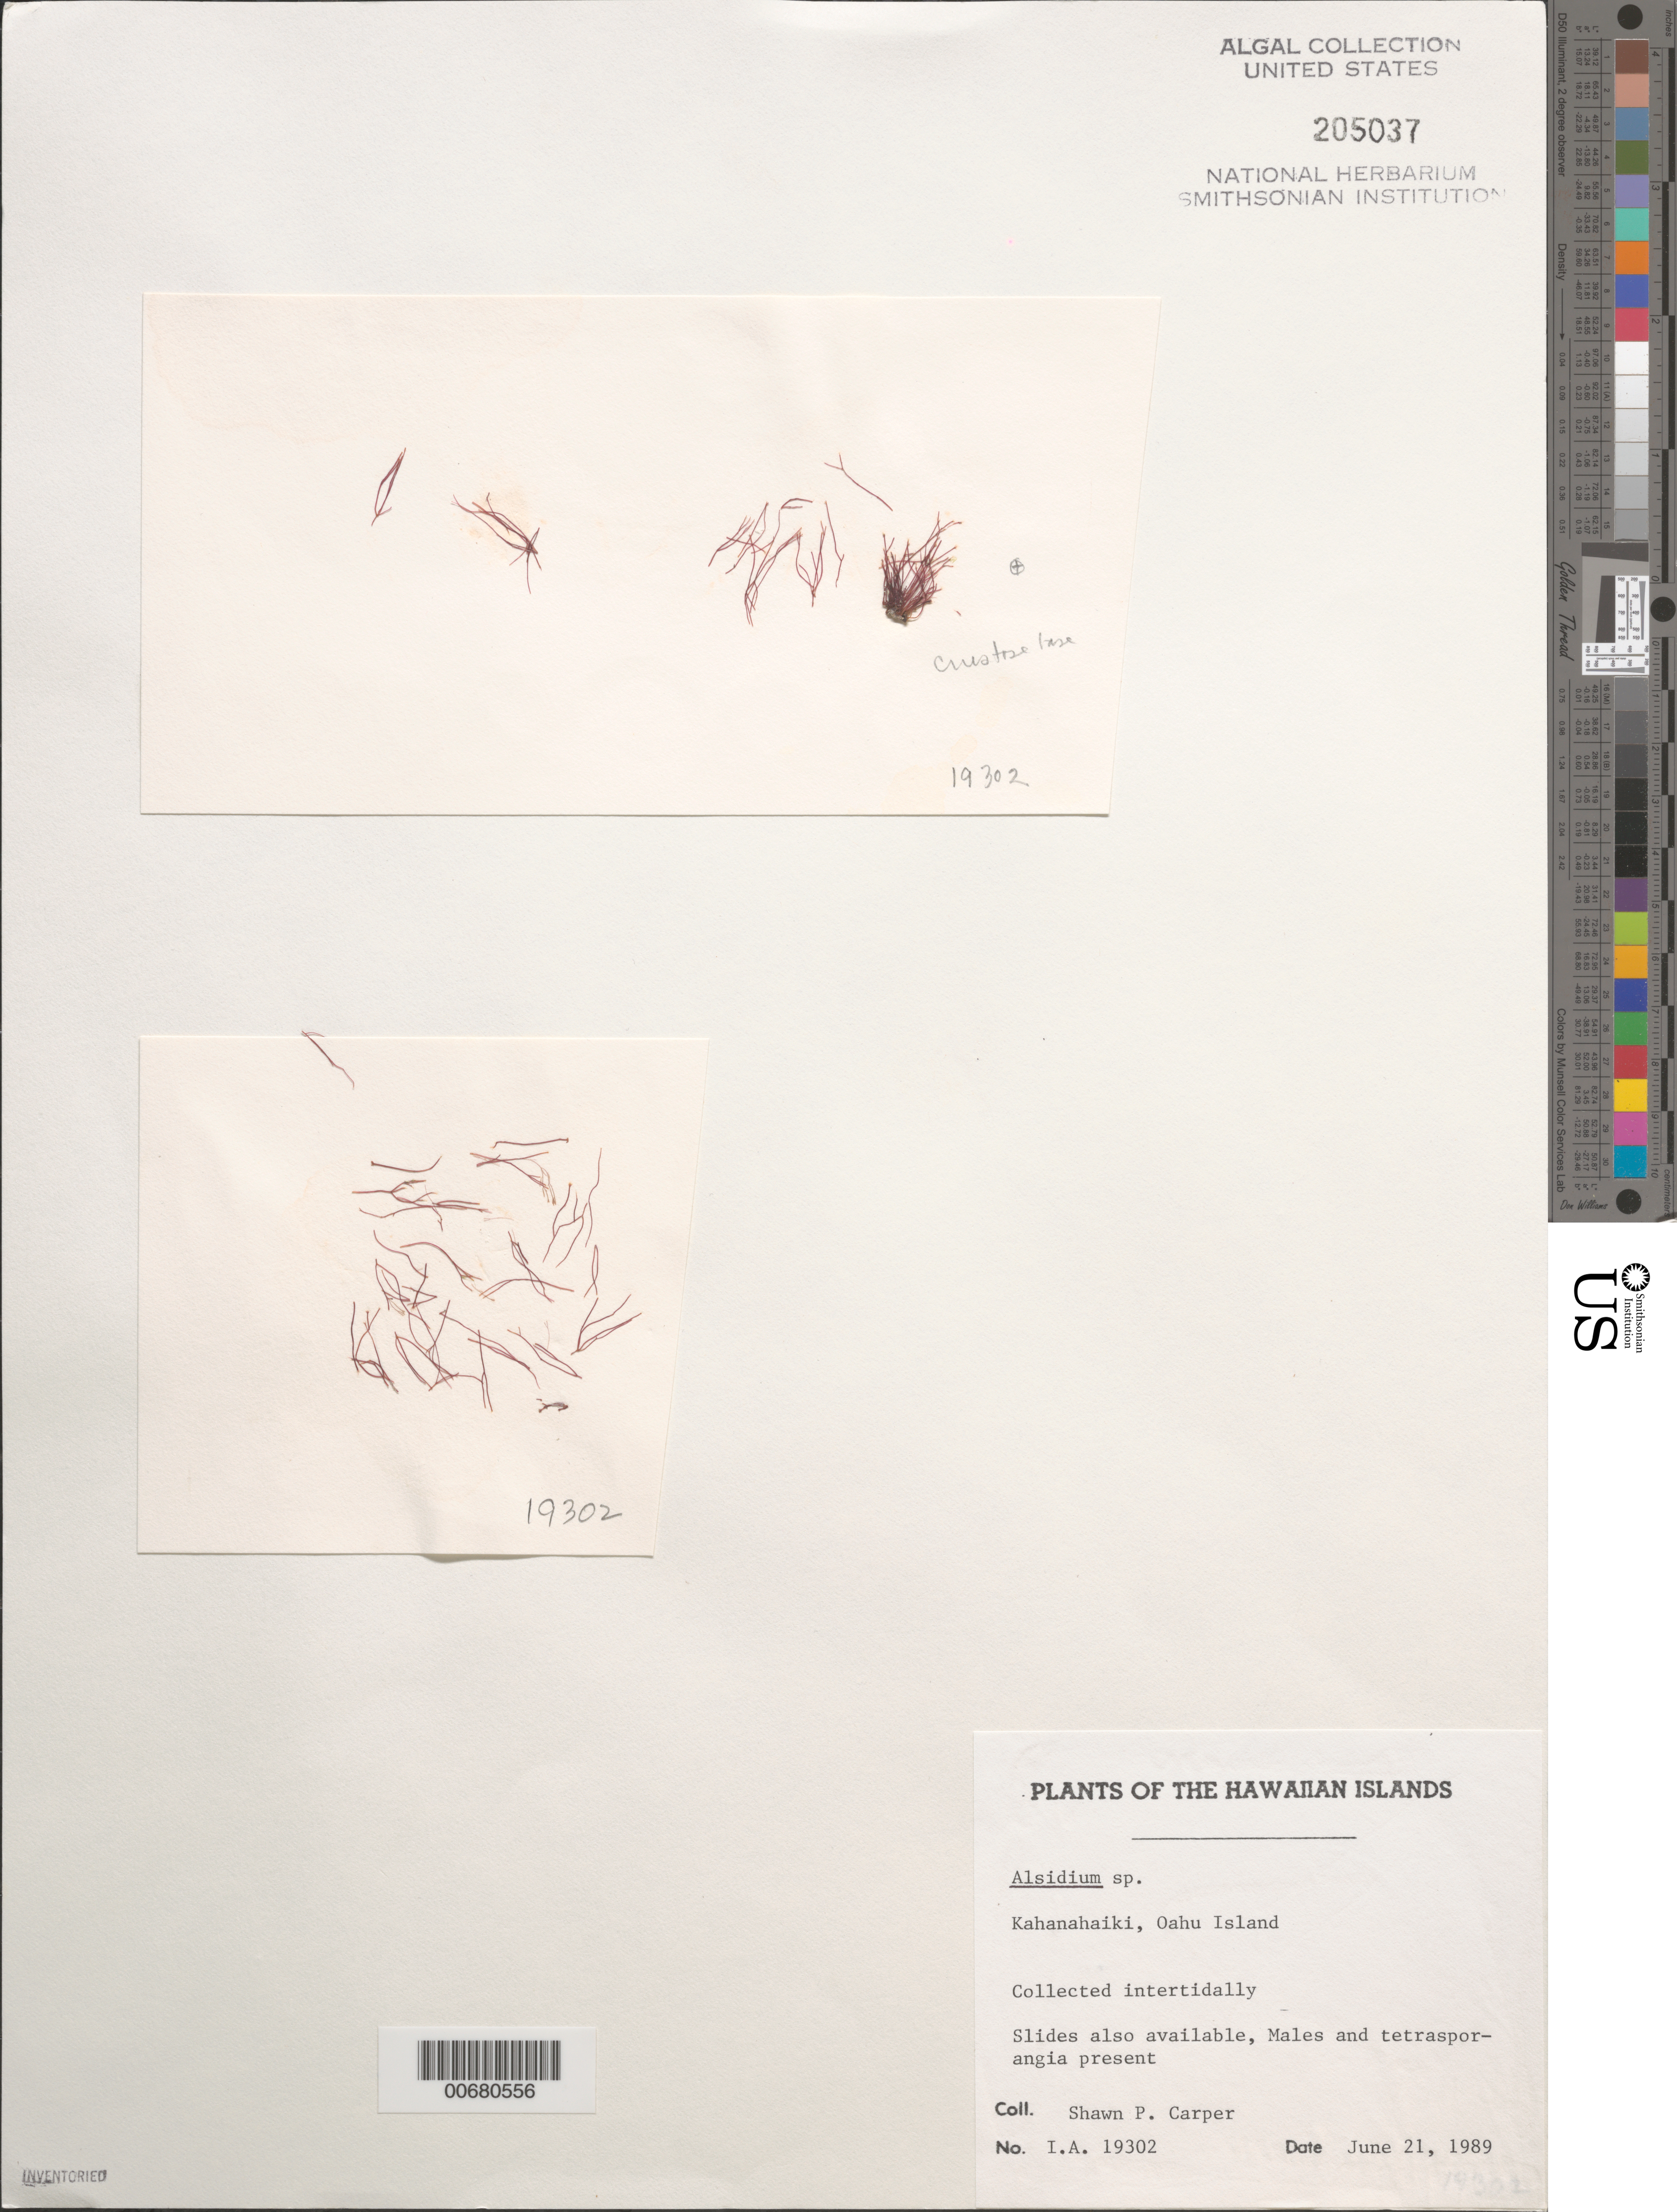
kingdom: Plantae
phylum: Rhodophyta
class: Florideophyceae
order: Ceramiales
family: Rhodomelaceae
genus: Alsidium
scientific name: Alsidium sp.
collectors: S. Carper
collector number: IAA 19302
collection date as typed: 21 Jun 1989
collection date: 1989-06-21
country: United States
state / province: Hawaii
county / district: Honolulu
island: Oahu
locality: Kahanahaiki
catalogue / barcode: US 205037